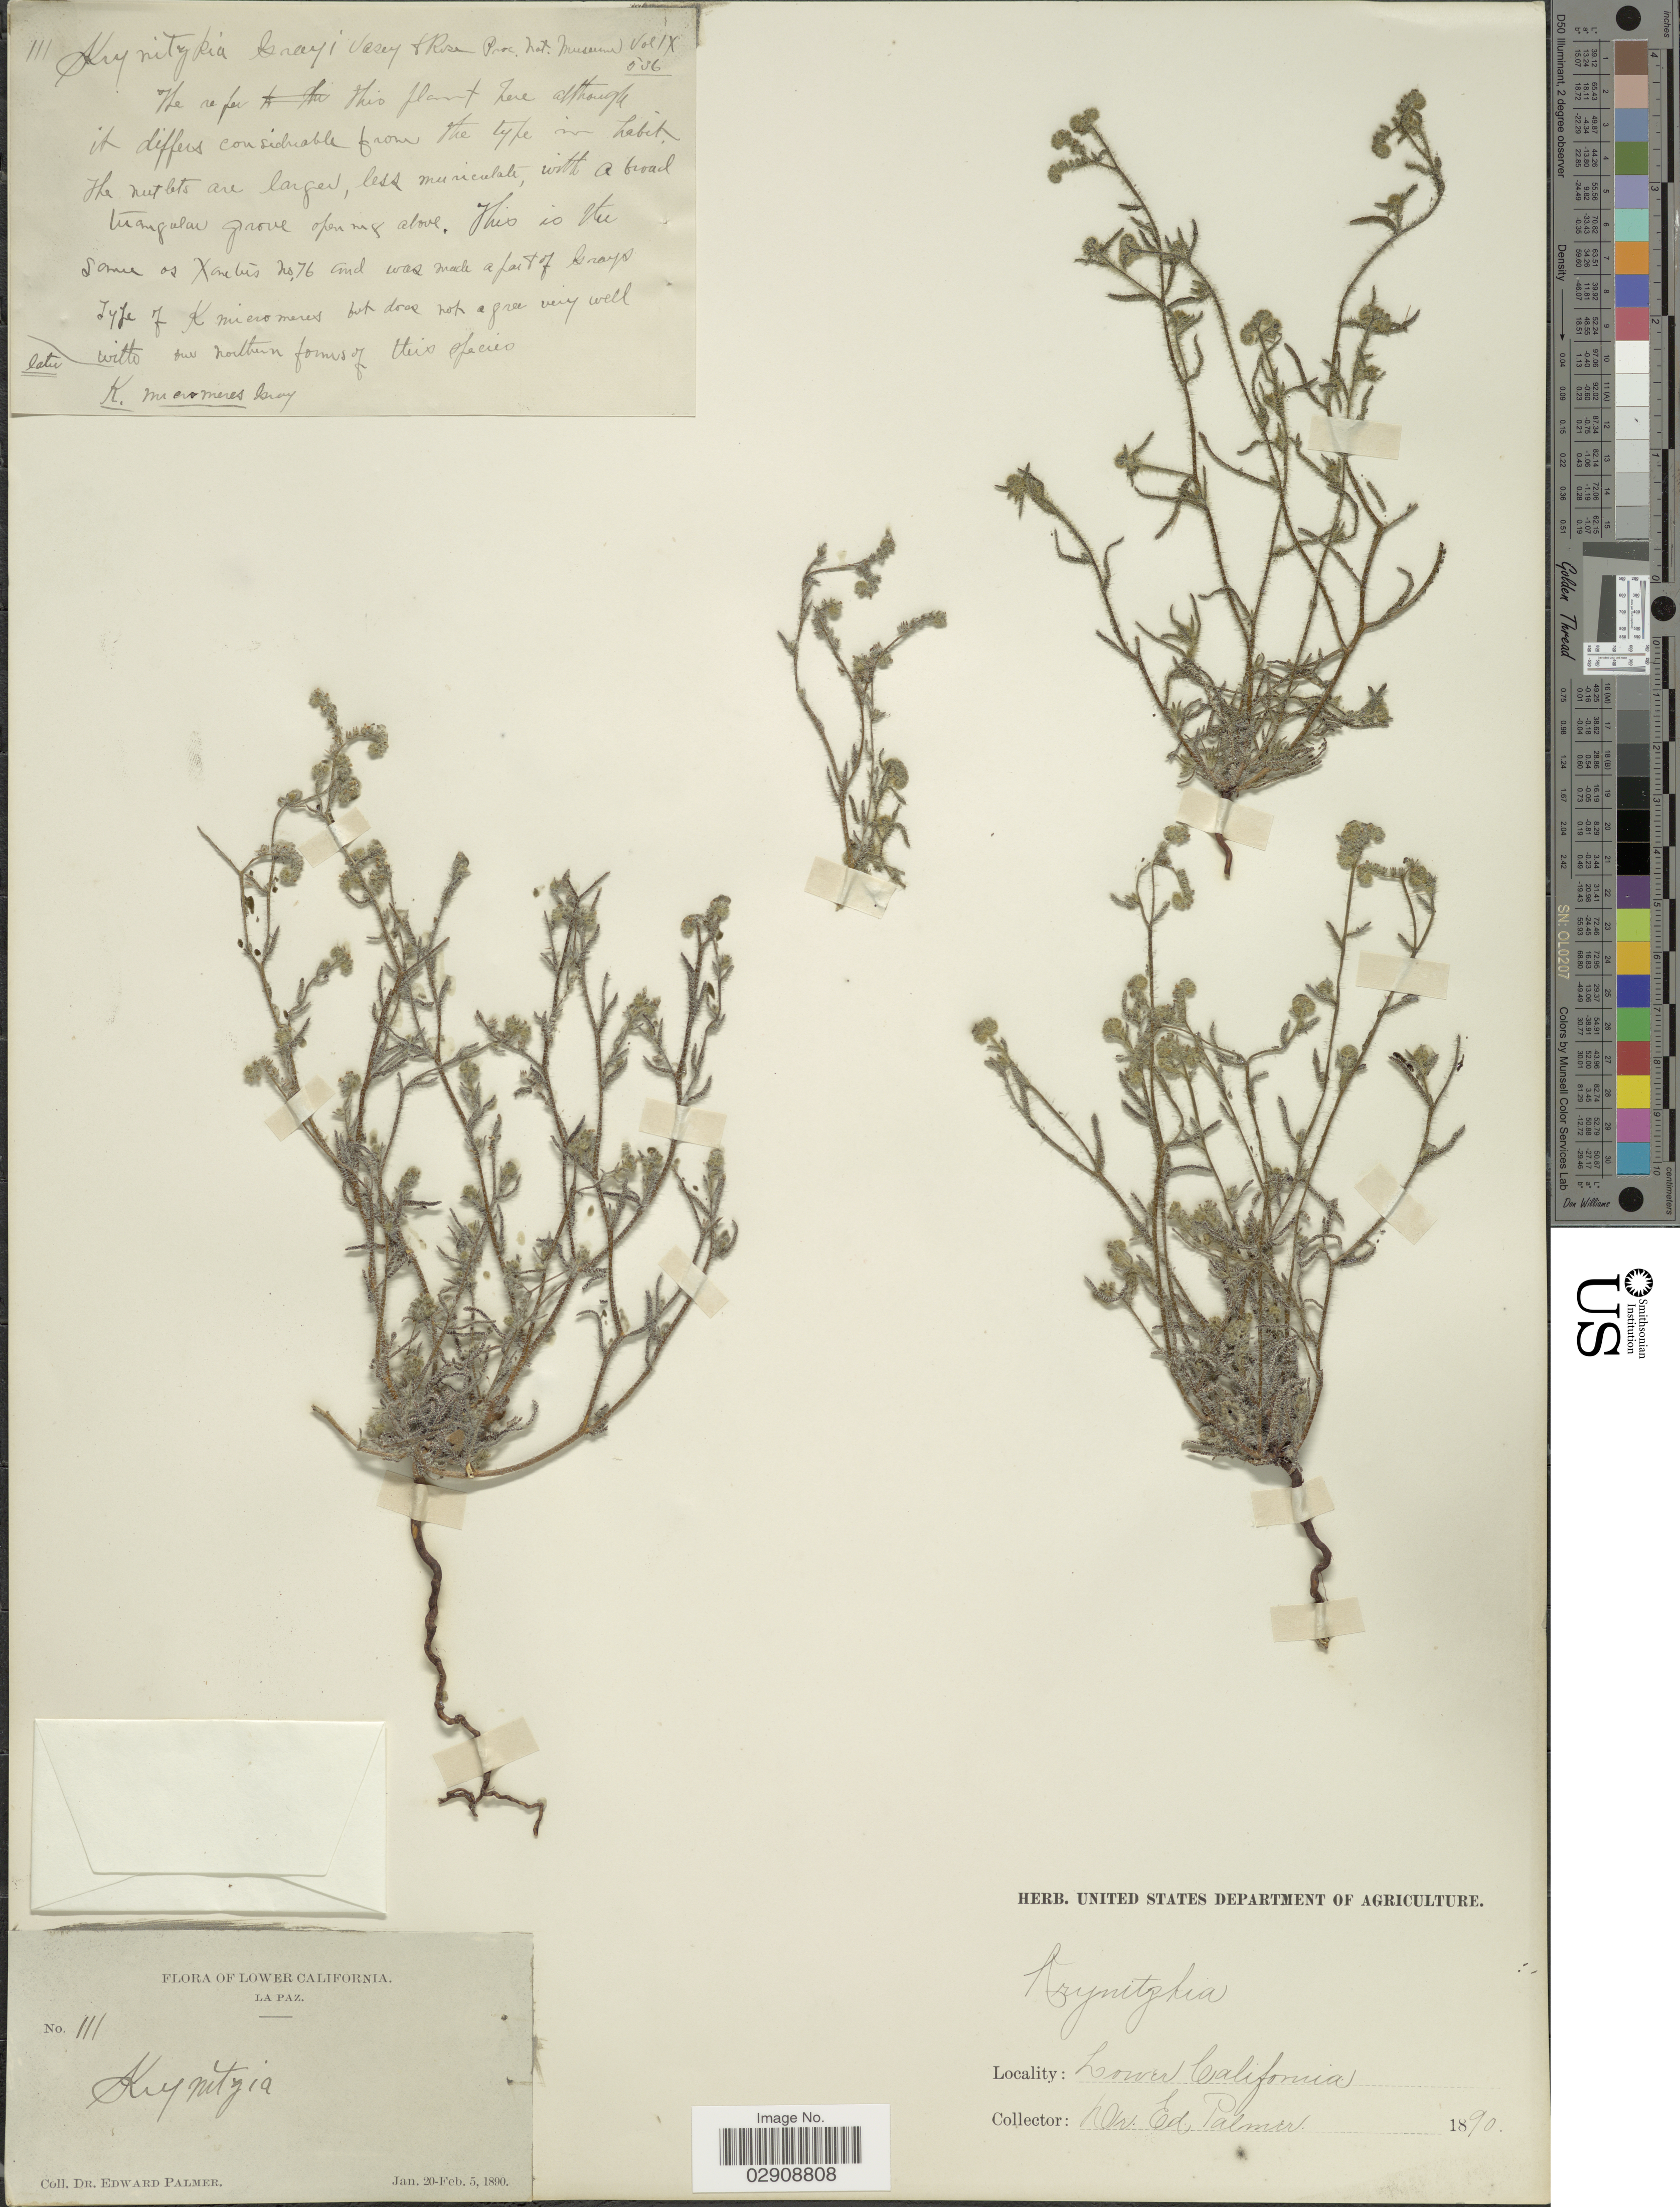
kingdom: Plantae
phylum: Tracheophyta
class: Magnoliopsida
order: Boraginales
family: Boraginaceae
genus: Cryptantha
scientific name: Cryptantha sp.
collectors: E. Palmer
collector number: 111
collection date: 1890-01-20/1890-02-05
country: Mexico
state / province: Baja California Sur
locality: Lower California. La Paz.